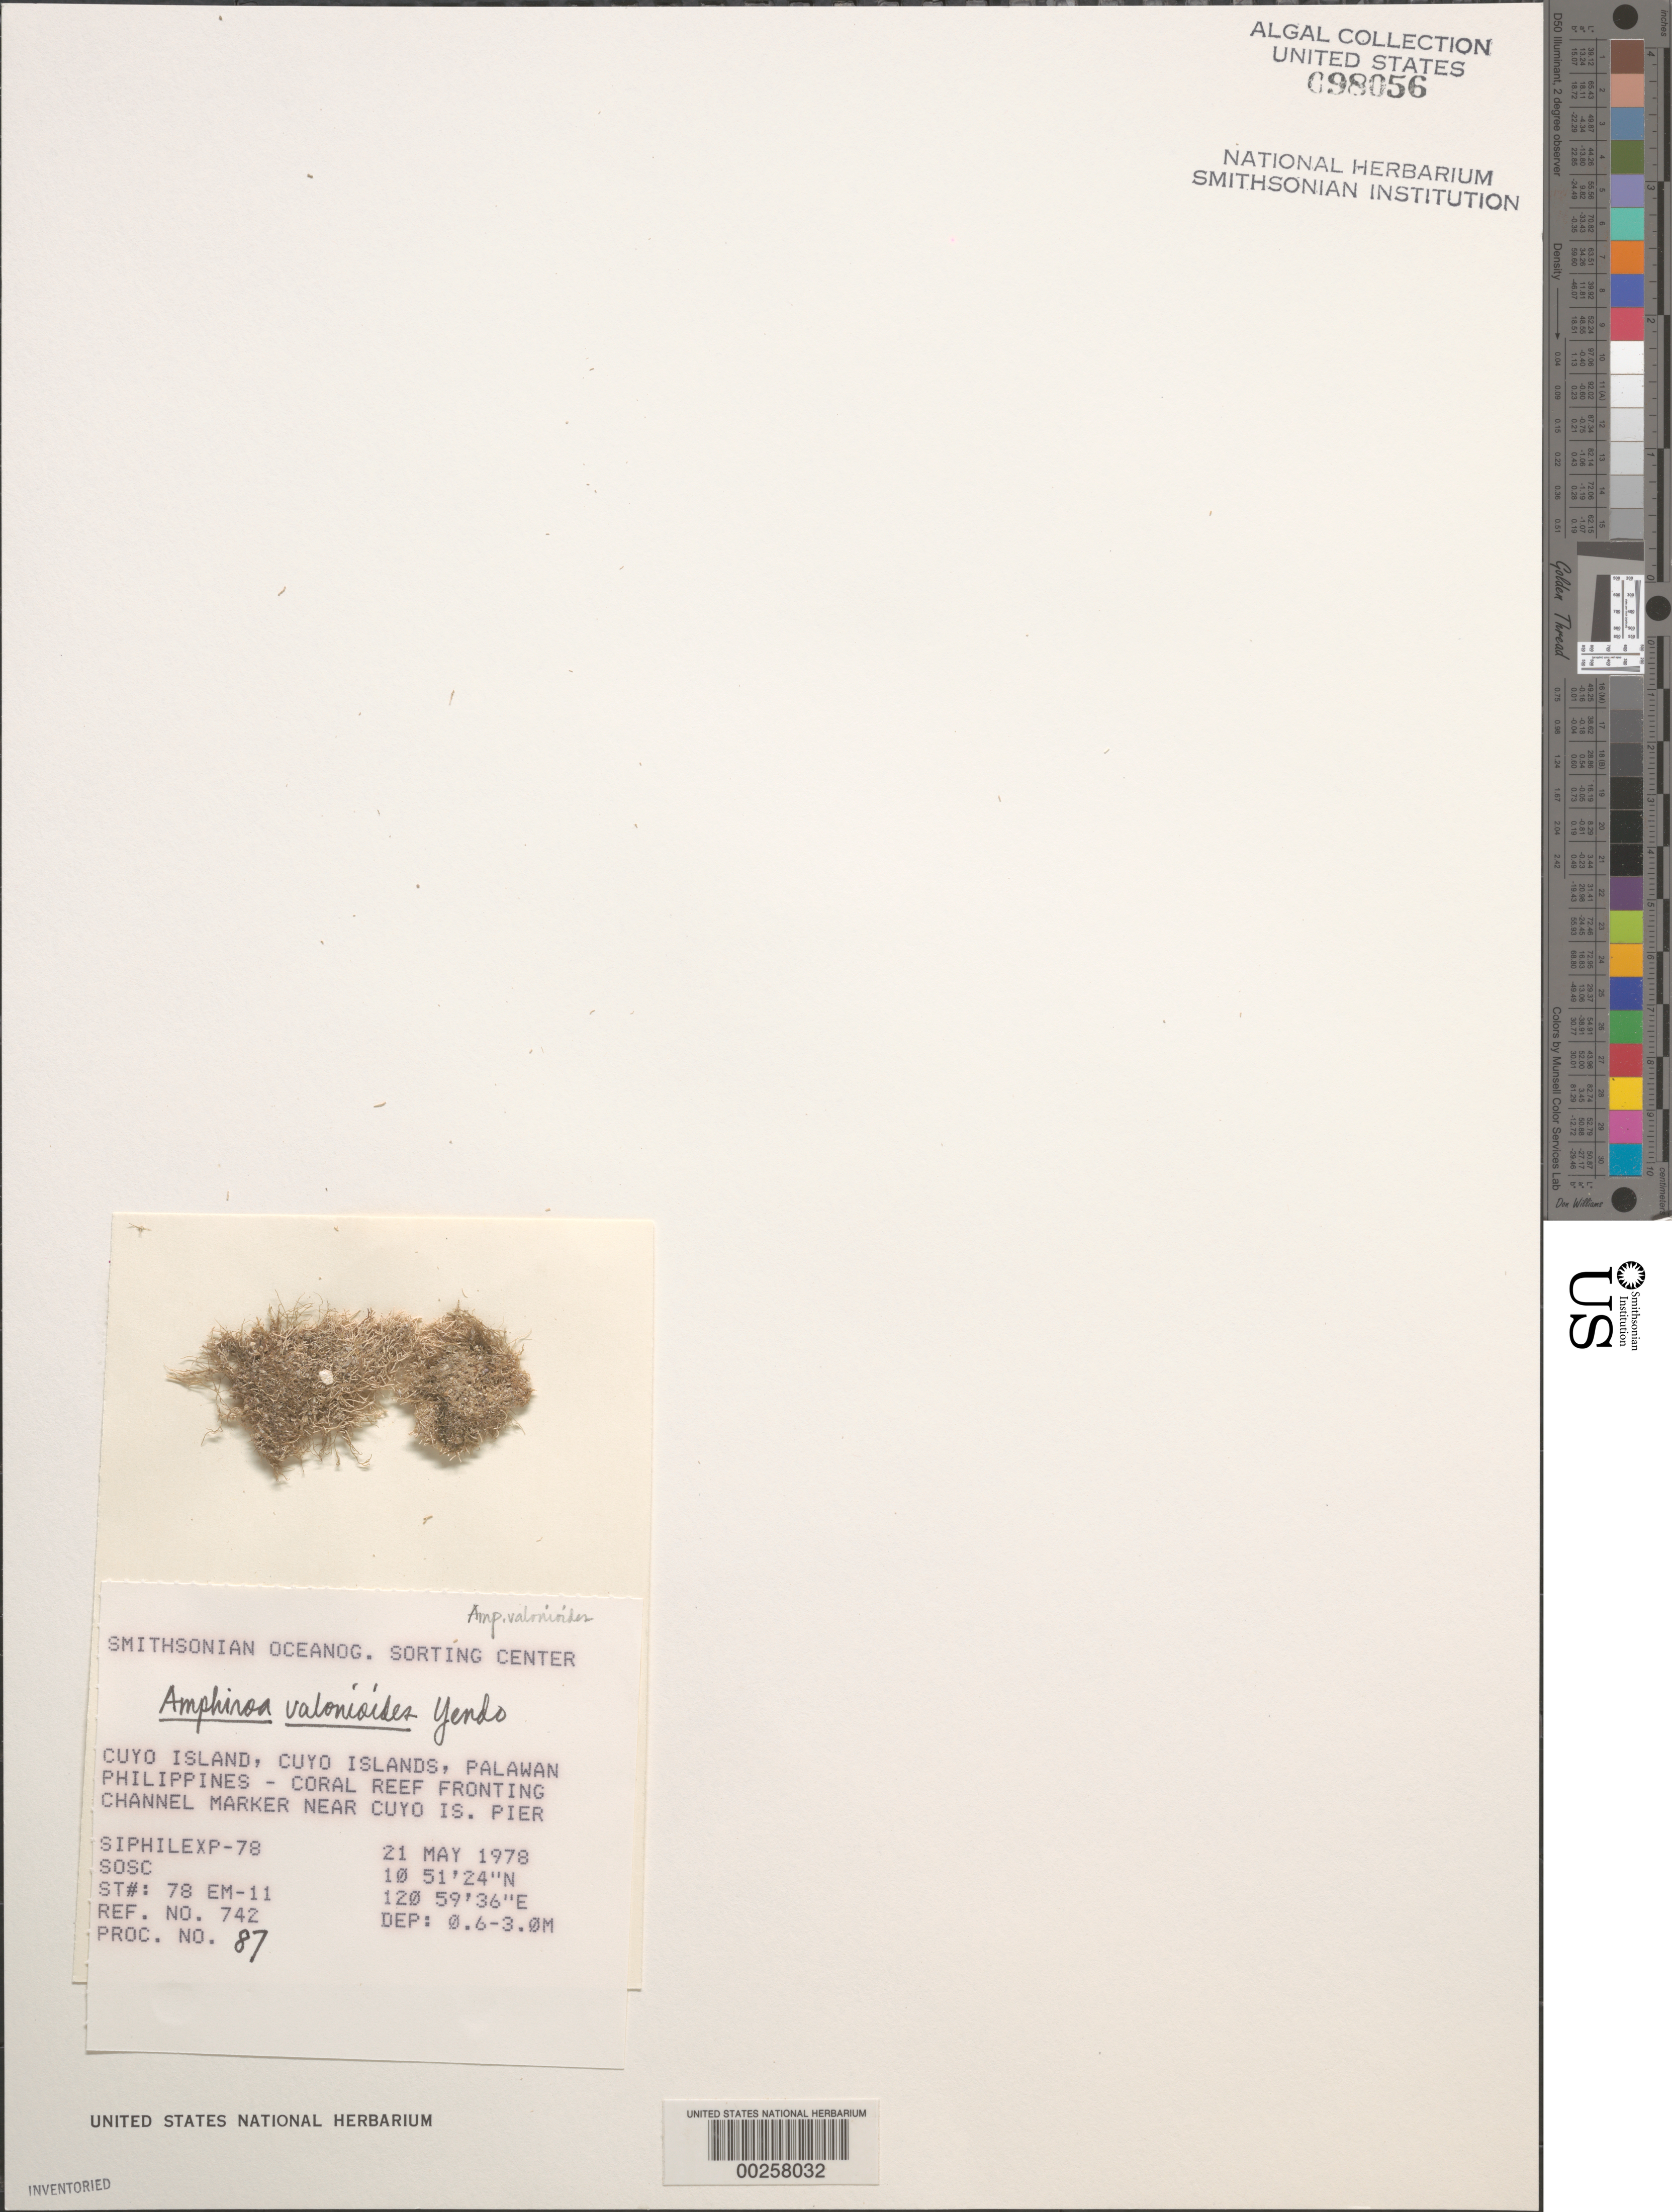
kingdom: Plantae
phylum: Rhodophyta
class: Florideophyceae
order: Corallinales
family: Lithophyllaceae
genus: Amphiroa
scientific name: Amphiroa valonioides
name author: Yendo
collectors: SOSC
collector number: Station 78 Em-11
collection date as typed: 21 May 1978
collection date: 1978-05-21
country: Philippines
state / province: Mimaropa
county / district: Palawan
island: Cuyo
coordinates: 10 51' 24" N, 120 59' 36" E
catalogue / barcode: US 98056